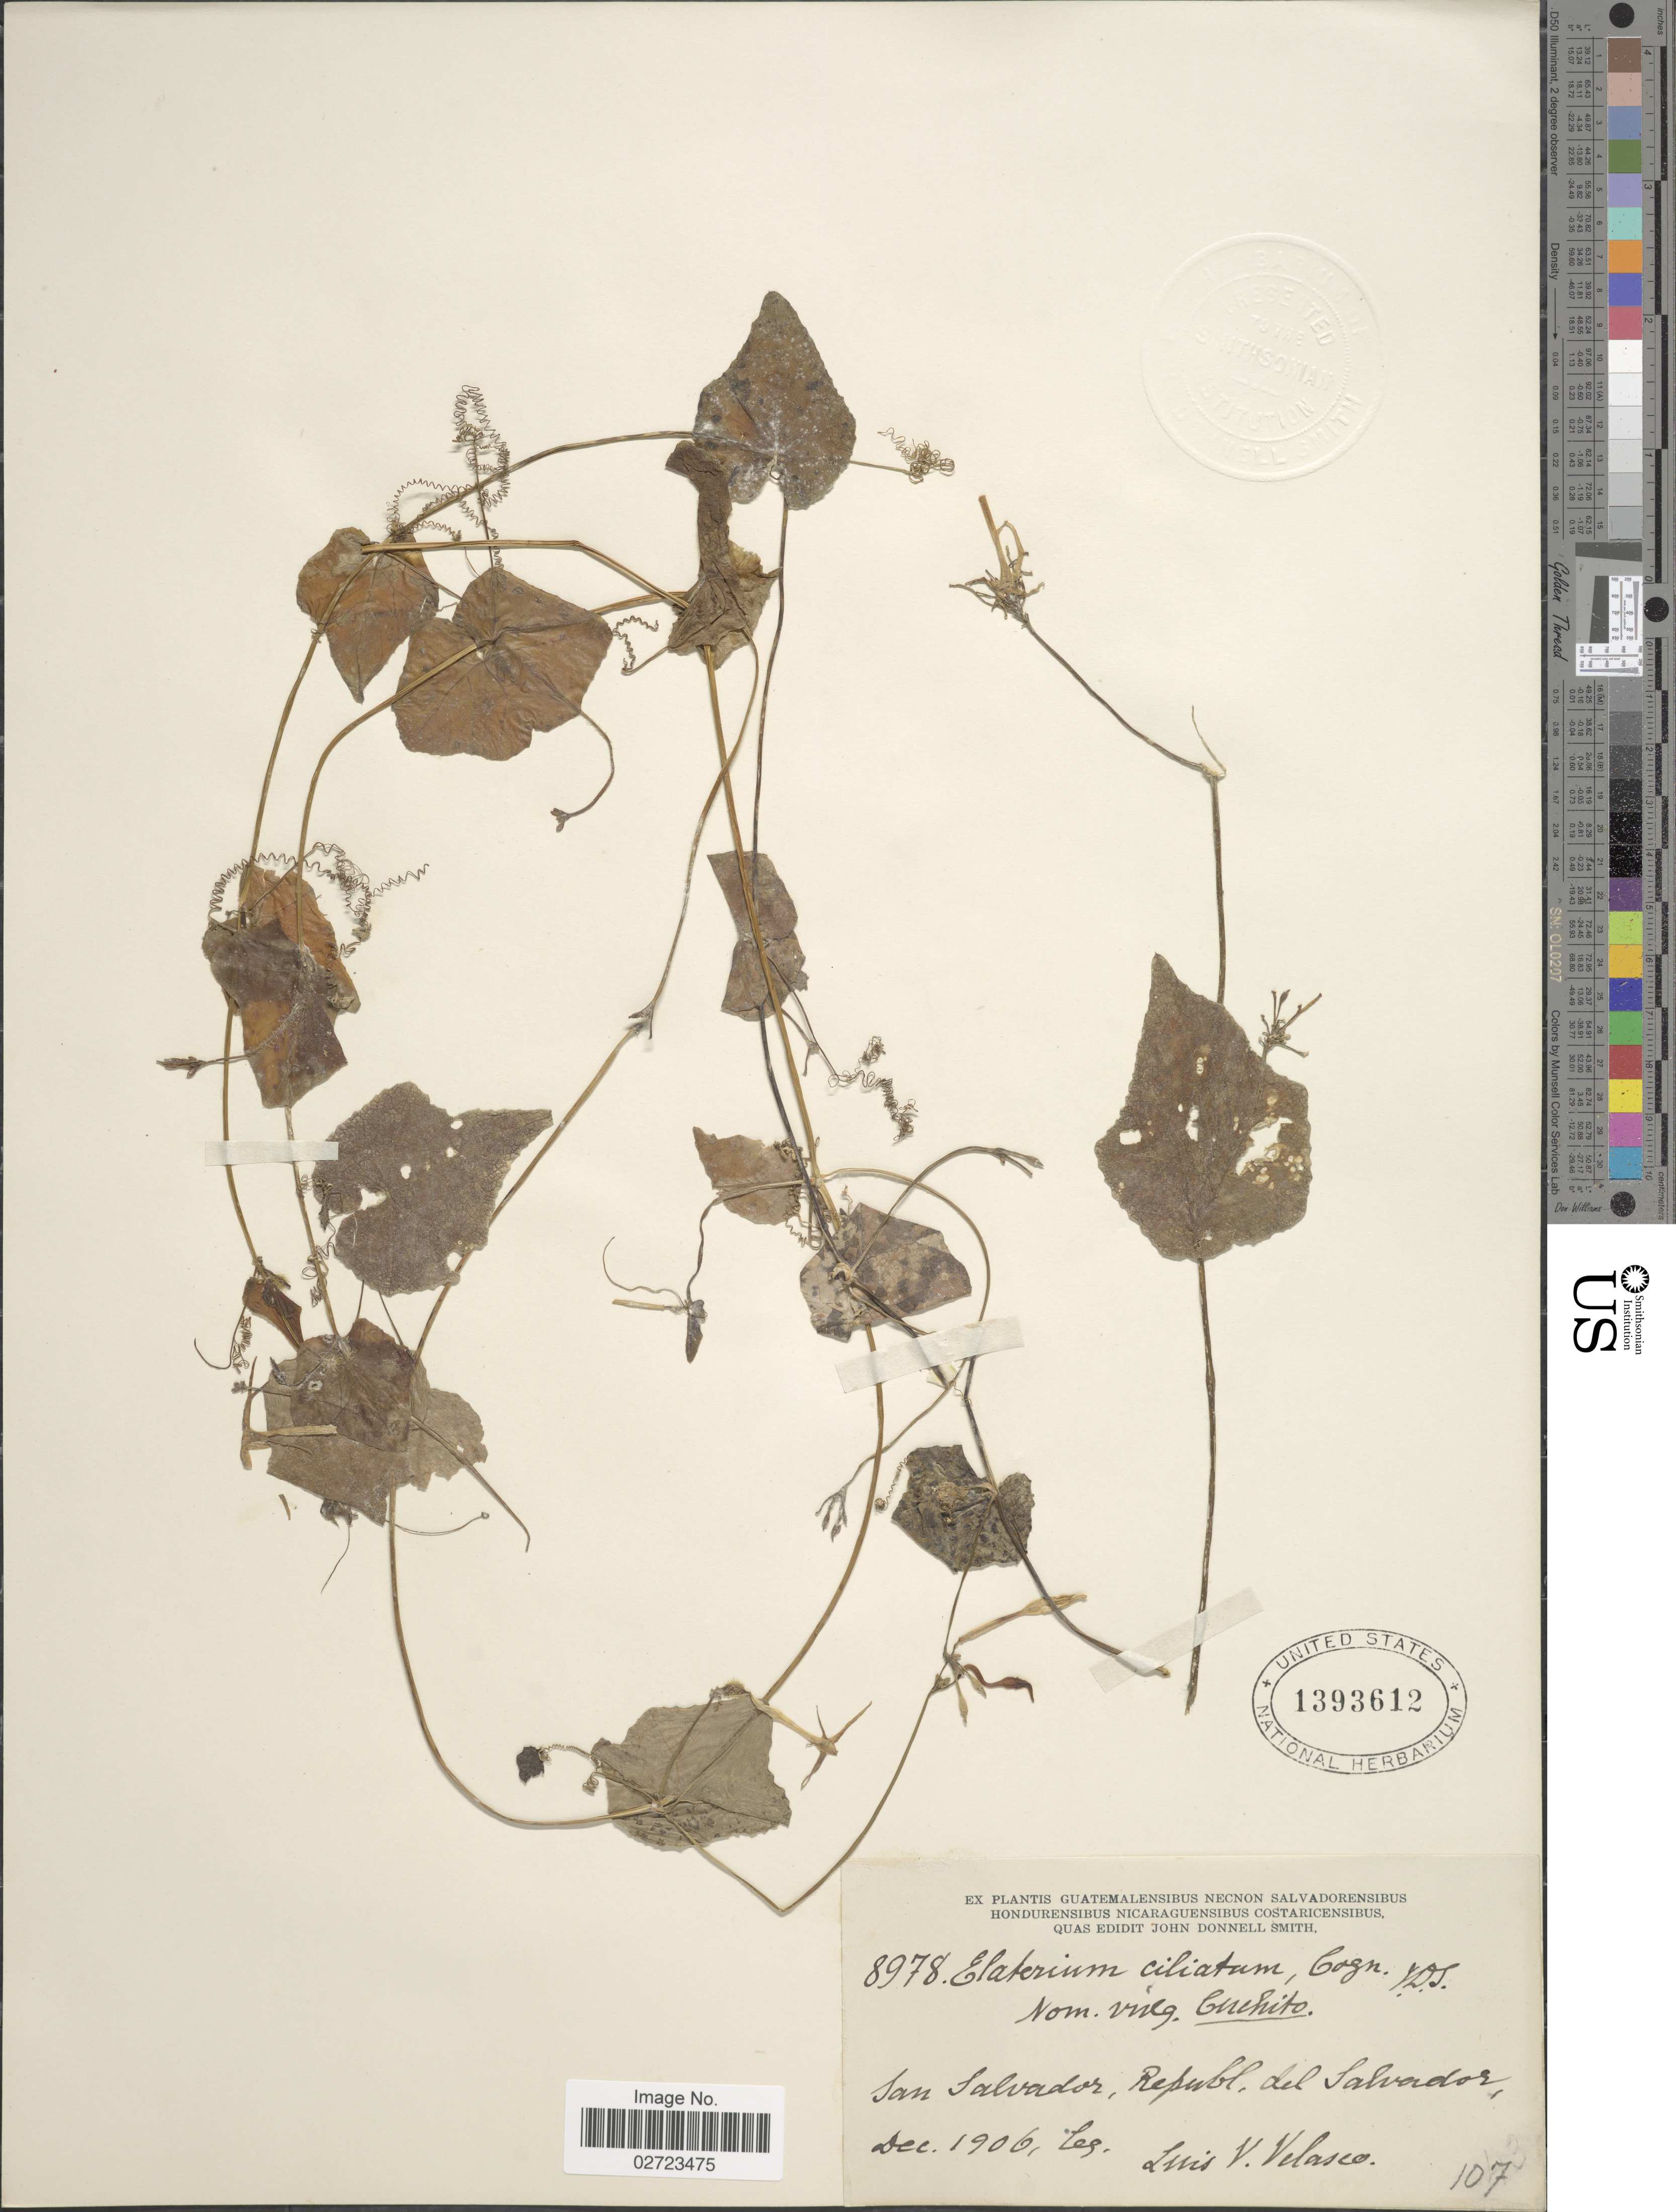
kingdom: Plantae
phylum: Tracheophyta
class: Magnoliopsida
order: Cucurbitales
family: Cucurbitaceae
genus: Cyclanthera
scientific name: Cyclanthera carthagenensis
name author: (Jacq.) H. Schaef. & S.S. Renner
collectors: L. Velasco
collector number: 8978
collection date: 1906-12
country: El Salvador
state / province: San Salvador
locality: Republ. del Salvador.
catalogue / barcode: US 1393612